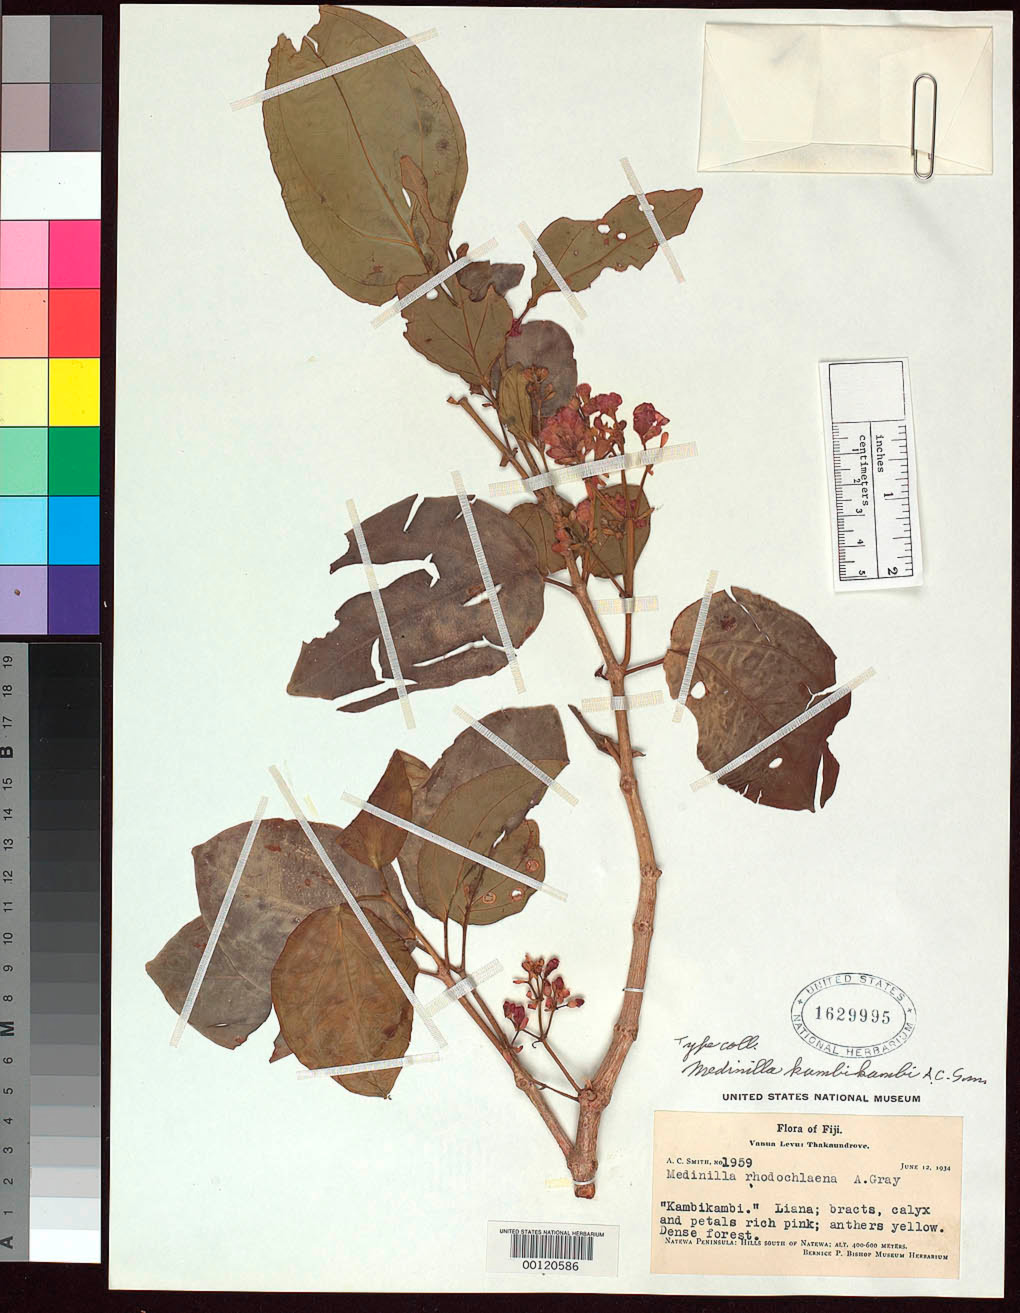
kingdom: Plantae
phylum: Tracheophyta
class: Magnoliopsida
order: Myrtales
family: Melastomataceae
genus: Medinilla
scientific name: Medinilla kambikambi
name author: A.C. Sm.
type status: Isotype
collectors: A. C. Smith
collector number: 1959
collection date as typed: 12 Jun 1934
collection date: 1934-06-12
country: Fiji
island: Vanua Levu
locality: Natewa Peninsula, hills S of Natewa. [Vanua Levu Group]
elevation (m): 400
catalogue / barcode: US 1629995